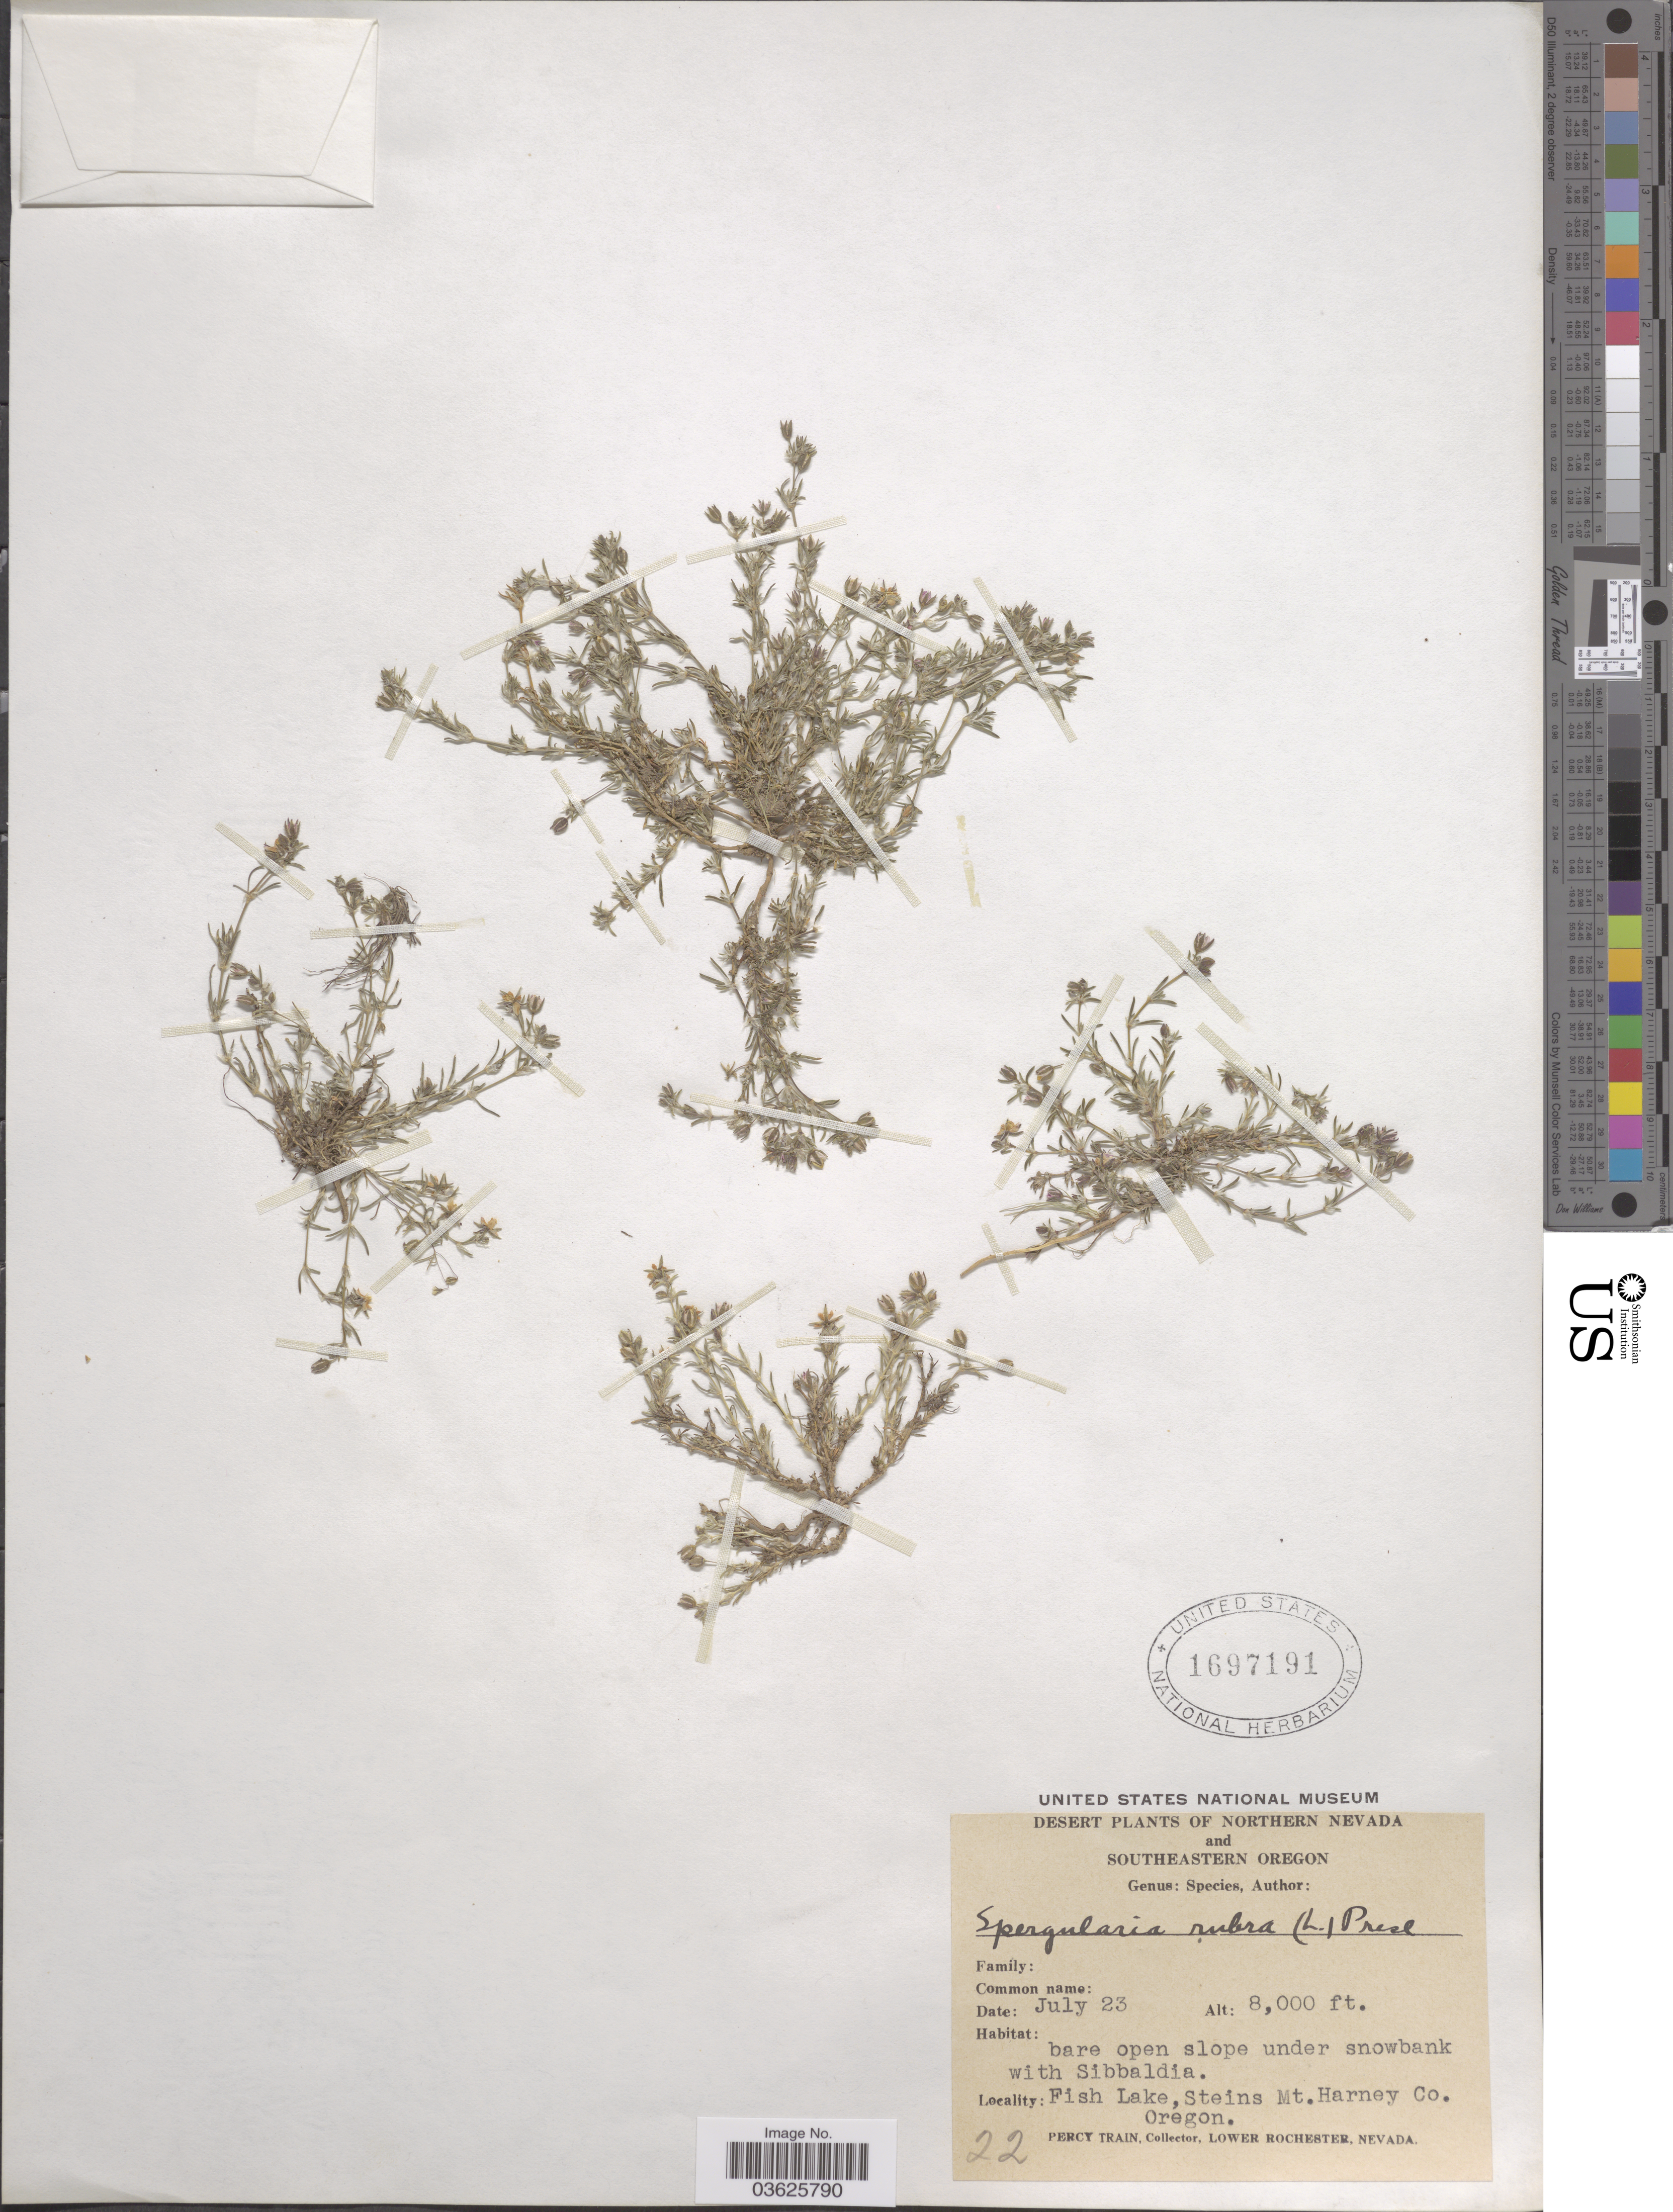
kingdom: Plantae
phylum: Tracheophyta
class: Magnoliopsida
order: Caryophyllales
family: Caryophyllaceae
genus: Spergularia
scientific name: Spergularia rubra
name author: (L.) J. Presl & C. Presl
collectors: P. Train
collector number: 22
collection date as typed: Transcribed d/m/y: /7/23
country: United States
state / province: Oregon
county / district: Harney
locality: Southeastern Oregon. Fish Lake, Steins Mt. Harney Co.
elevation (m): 2438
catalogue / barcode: US 1697191